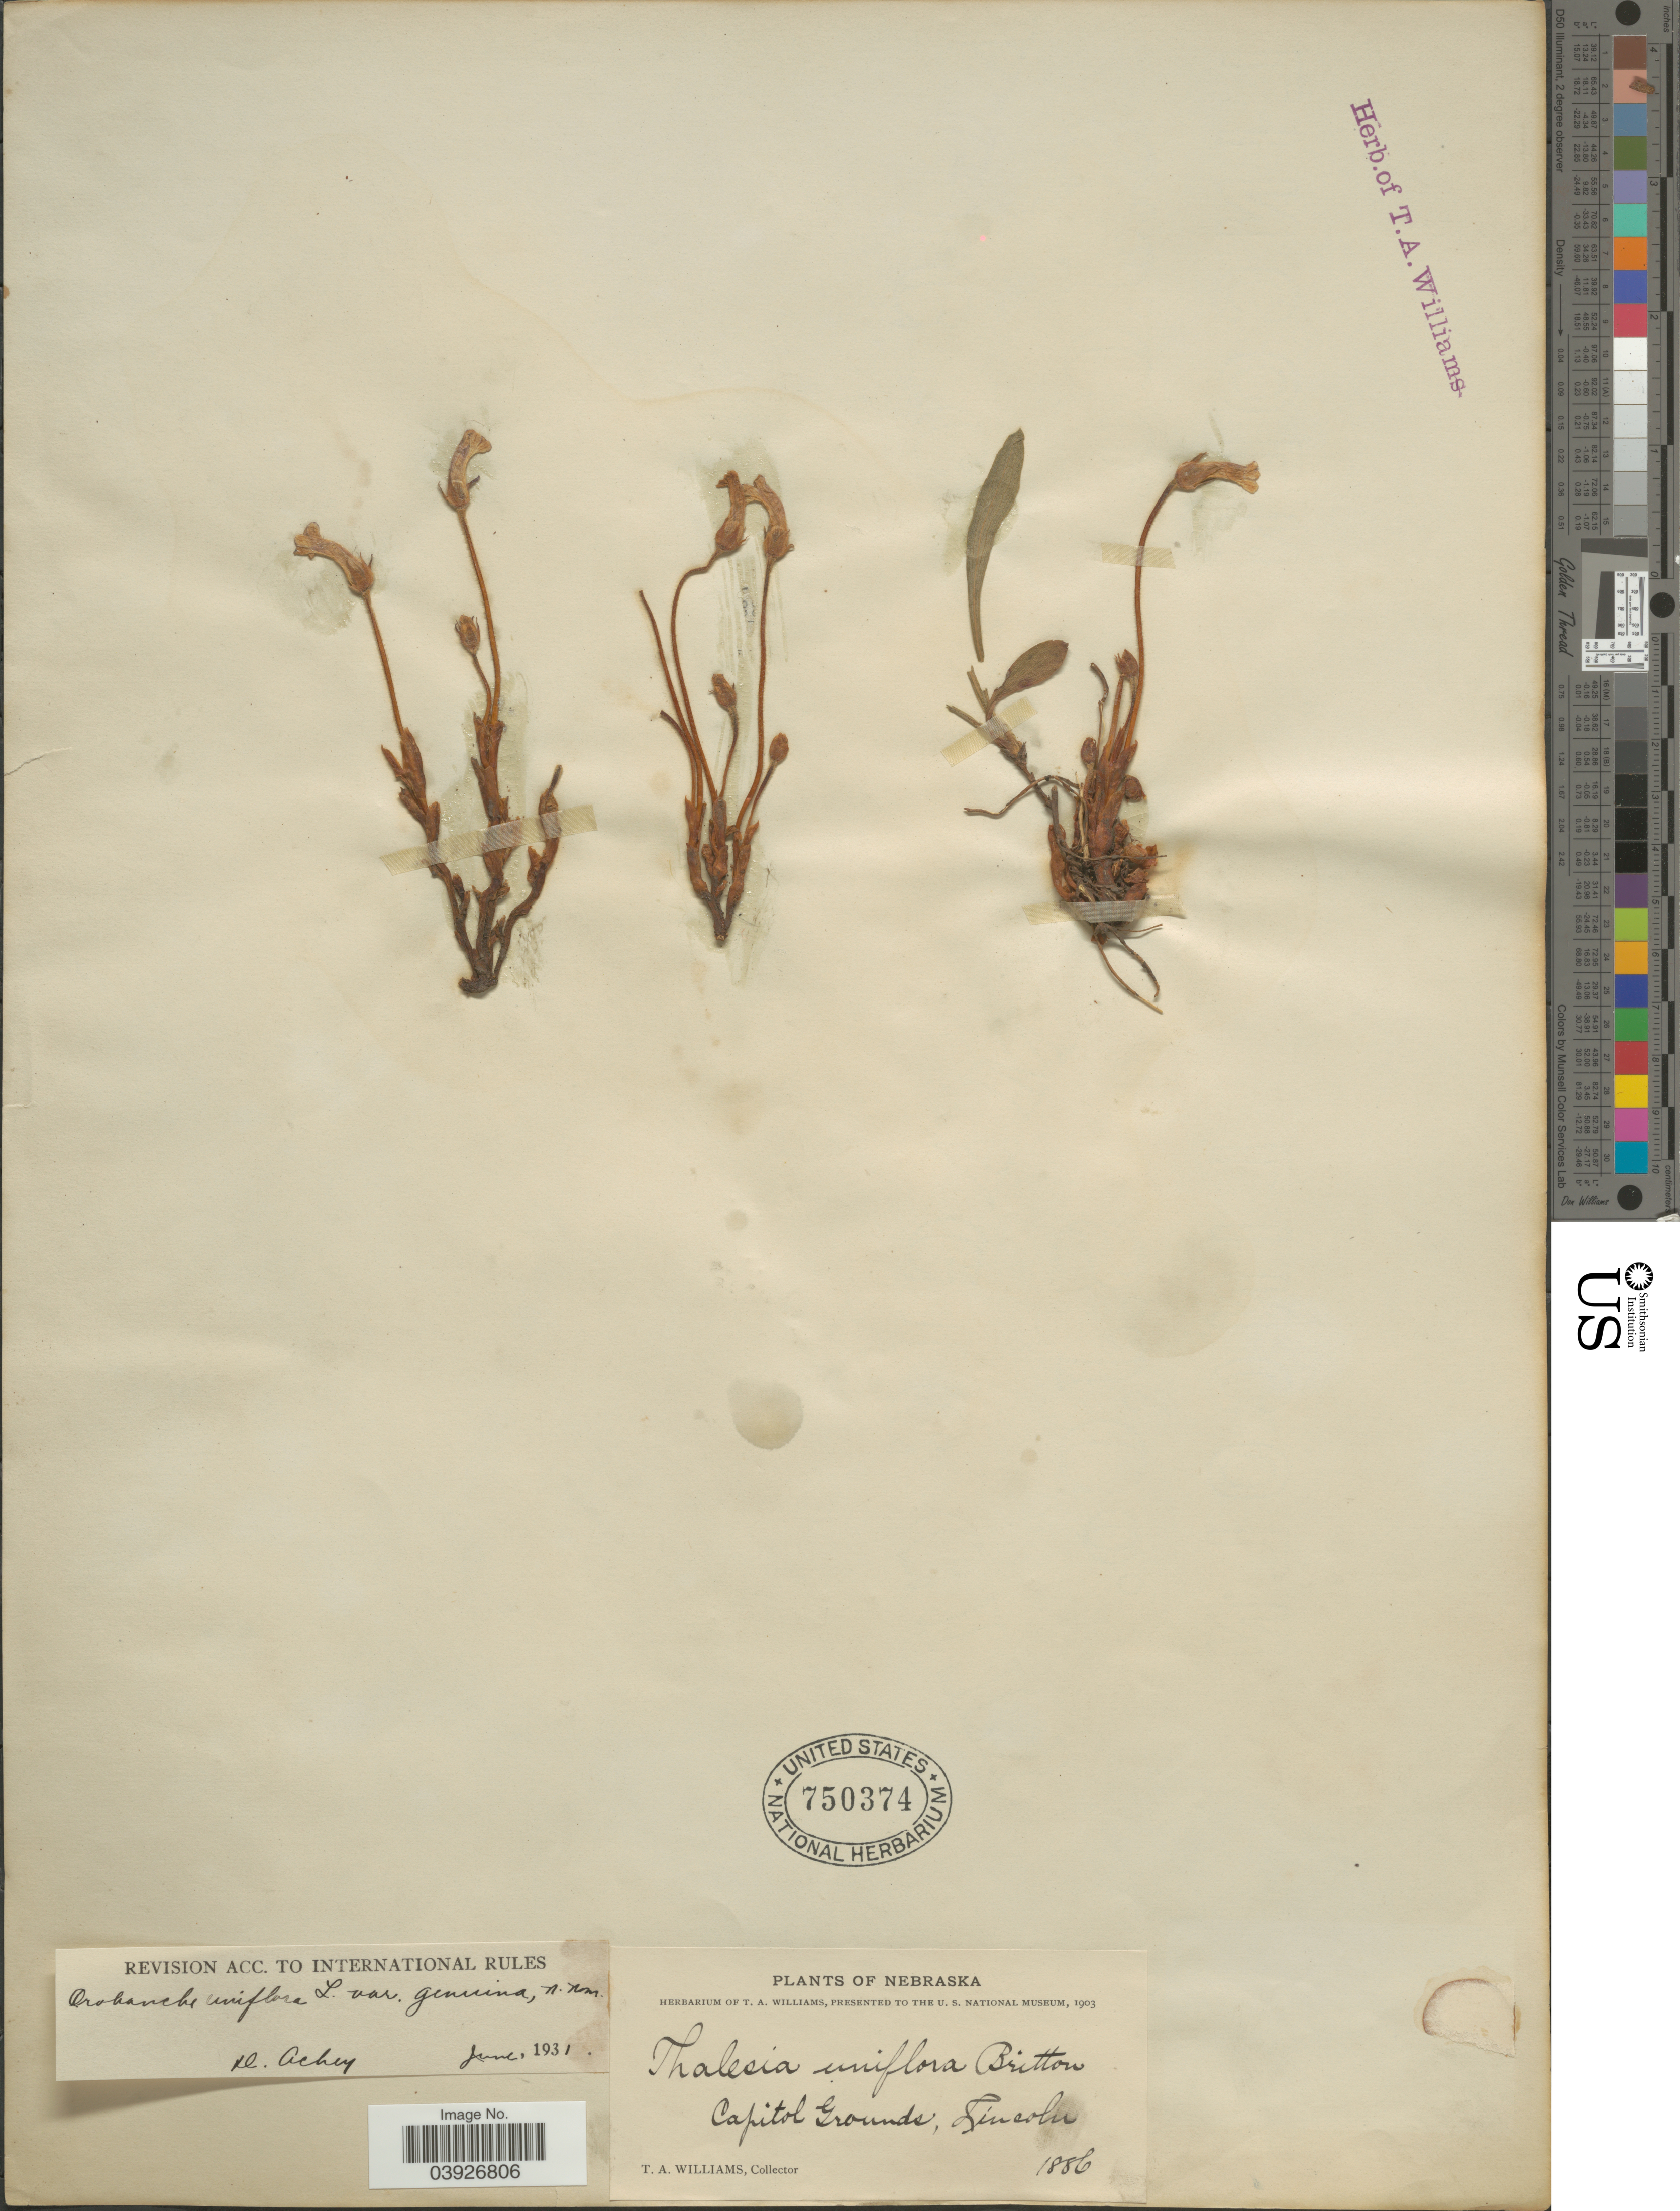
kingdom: Plantae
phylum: Tracheophyta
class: Magnoliopsida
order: Lamiales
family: Orobanchaceae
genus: Aphyllon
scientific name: Aphyllon uniflorum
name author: A. Gray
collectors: T. Williams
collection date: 1886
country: United States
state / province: Nebraska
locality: Capitol Grounds, Lincoln.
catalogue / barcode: US 750374